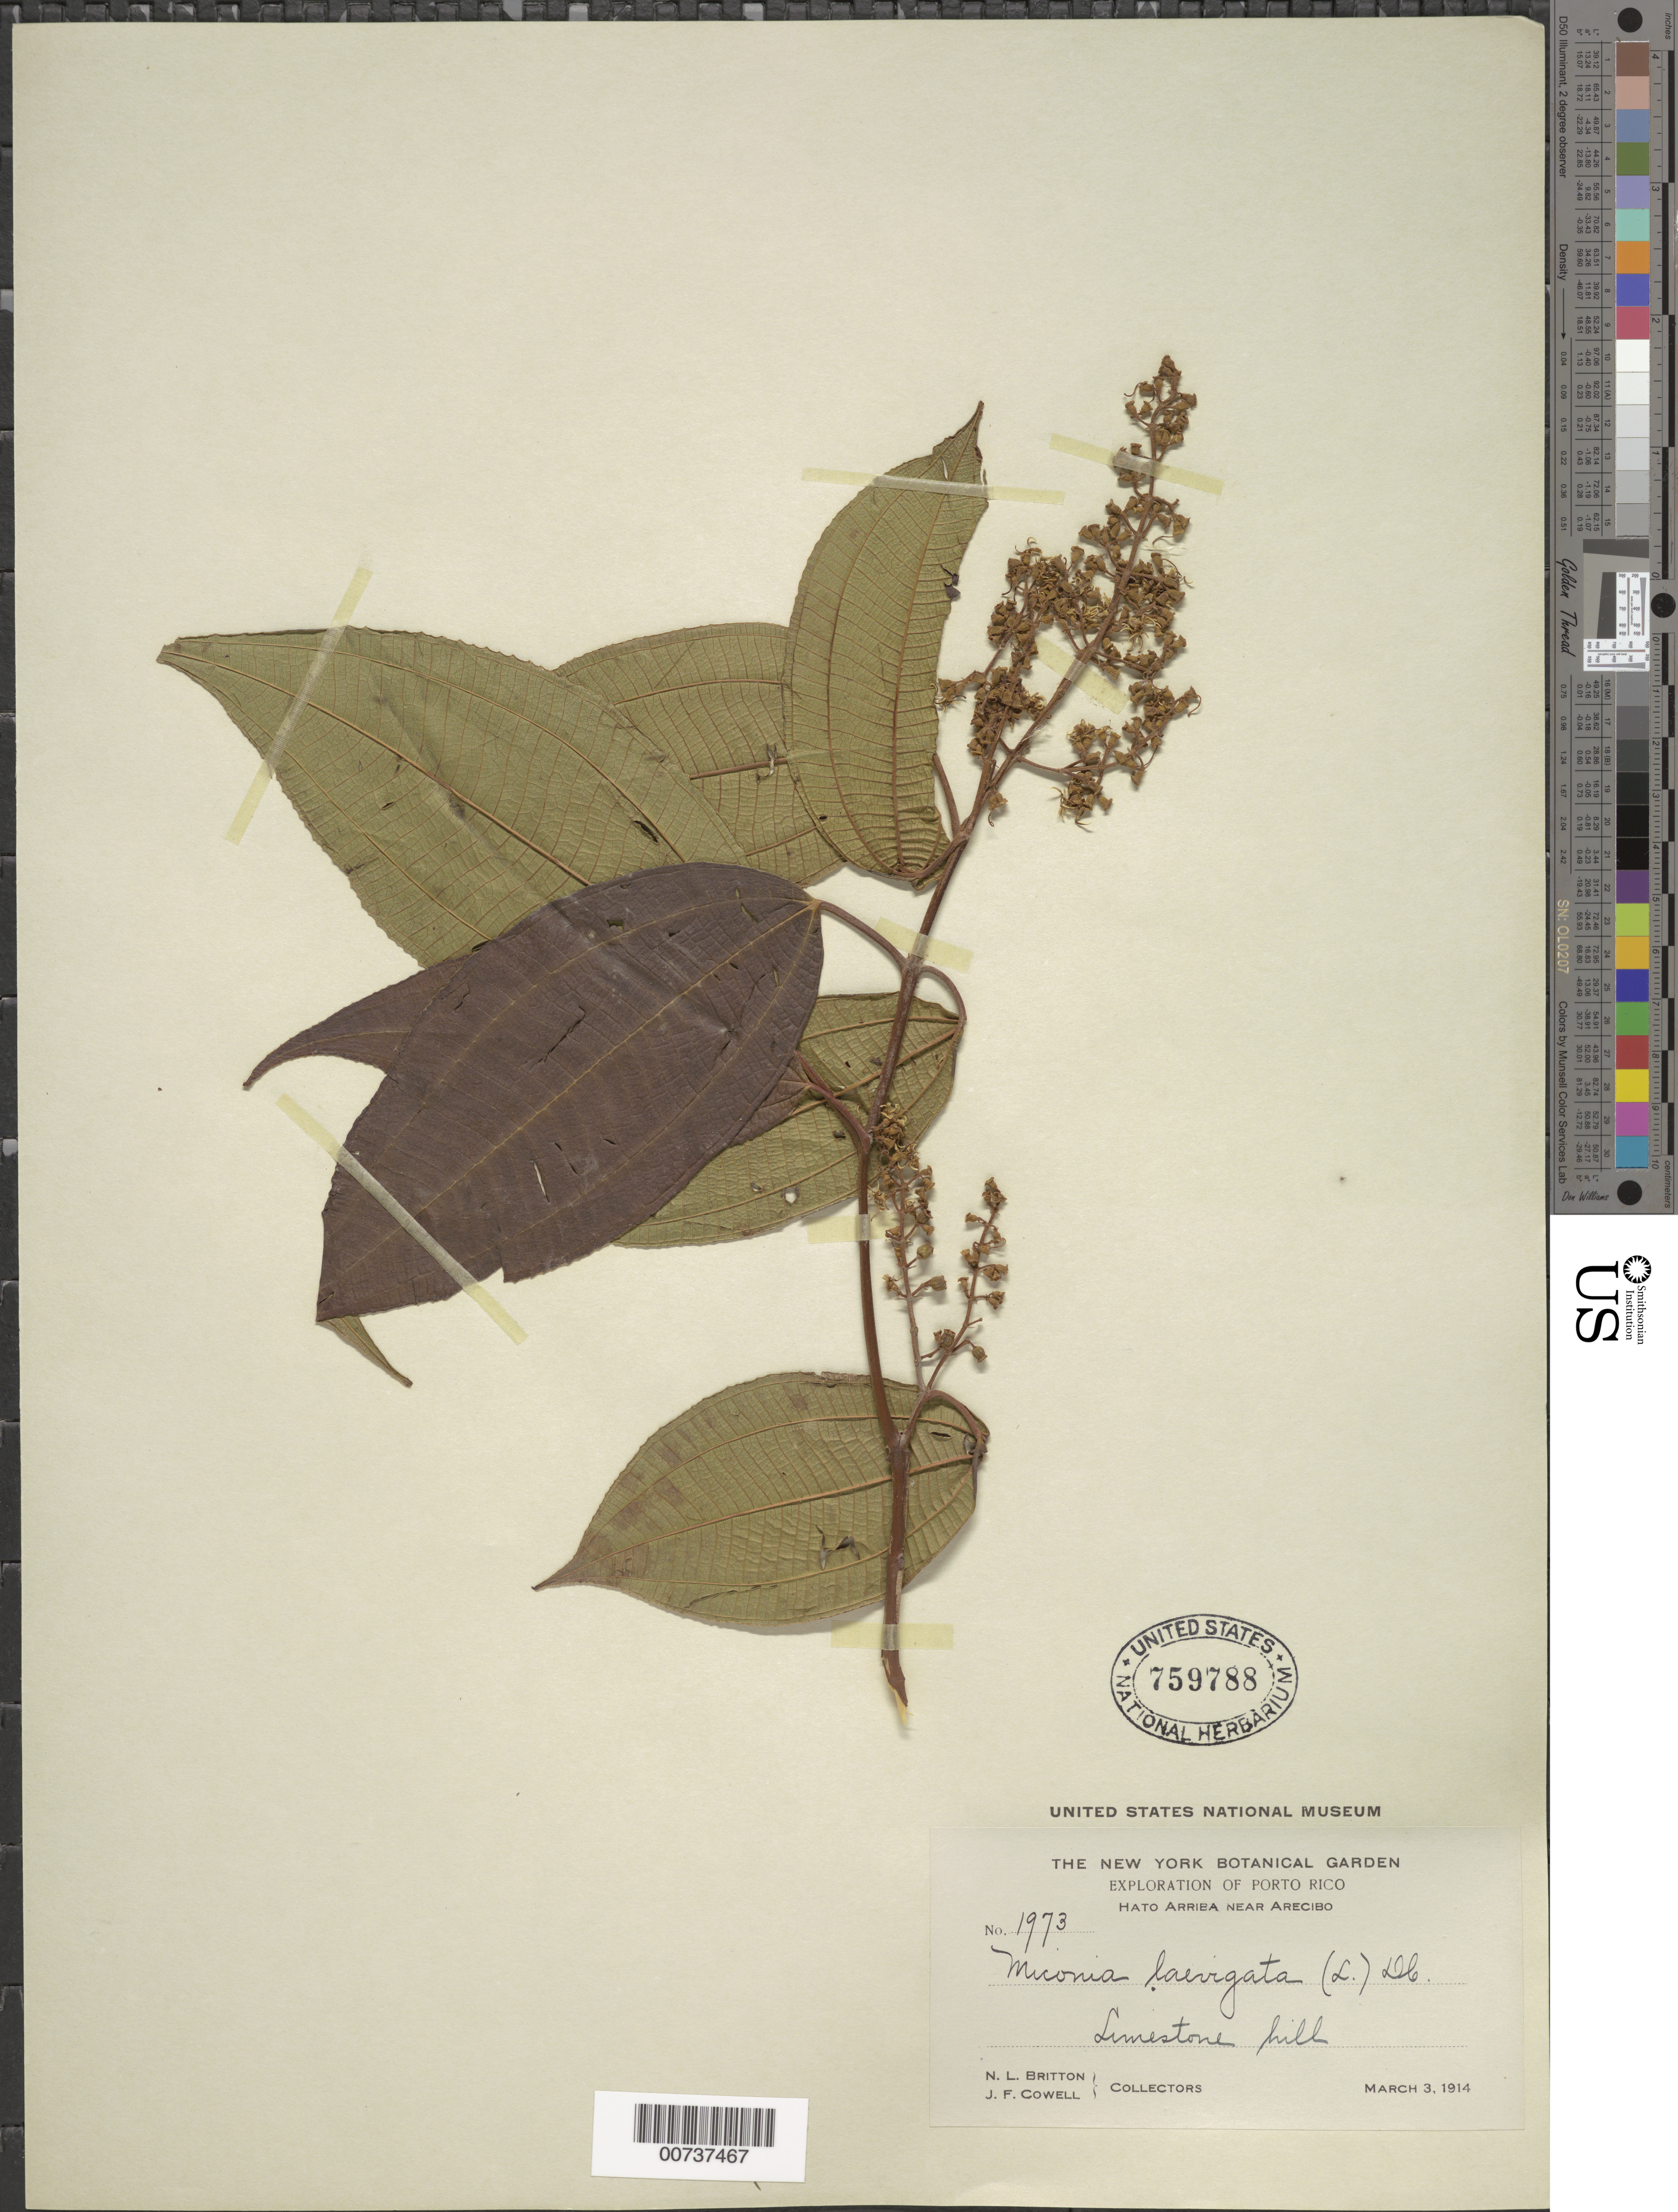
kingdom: Plantae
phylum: Tracheophyta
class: Magnoliopsida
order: Myrtales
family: Melastomataceae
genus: Miconia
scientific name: Miconia laevigata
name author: (L.) D. Don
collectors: N. Britton & J. F. Cowell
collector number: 1973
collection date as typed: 03 Mar 1914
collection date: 1914-03-03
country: Puerto Rico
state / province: Arecibo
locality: Hato Arriba, near Arecibo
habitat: Limestone hill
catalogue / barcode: US 759788